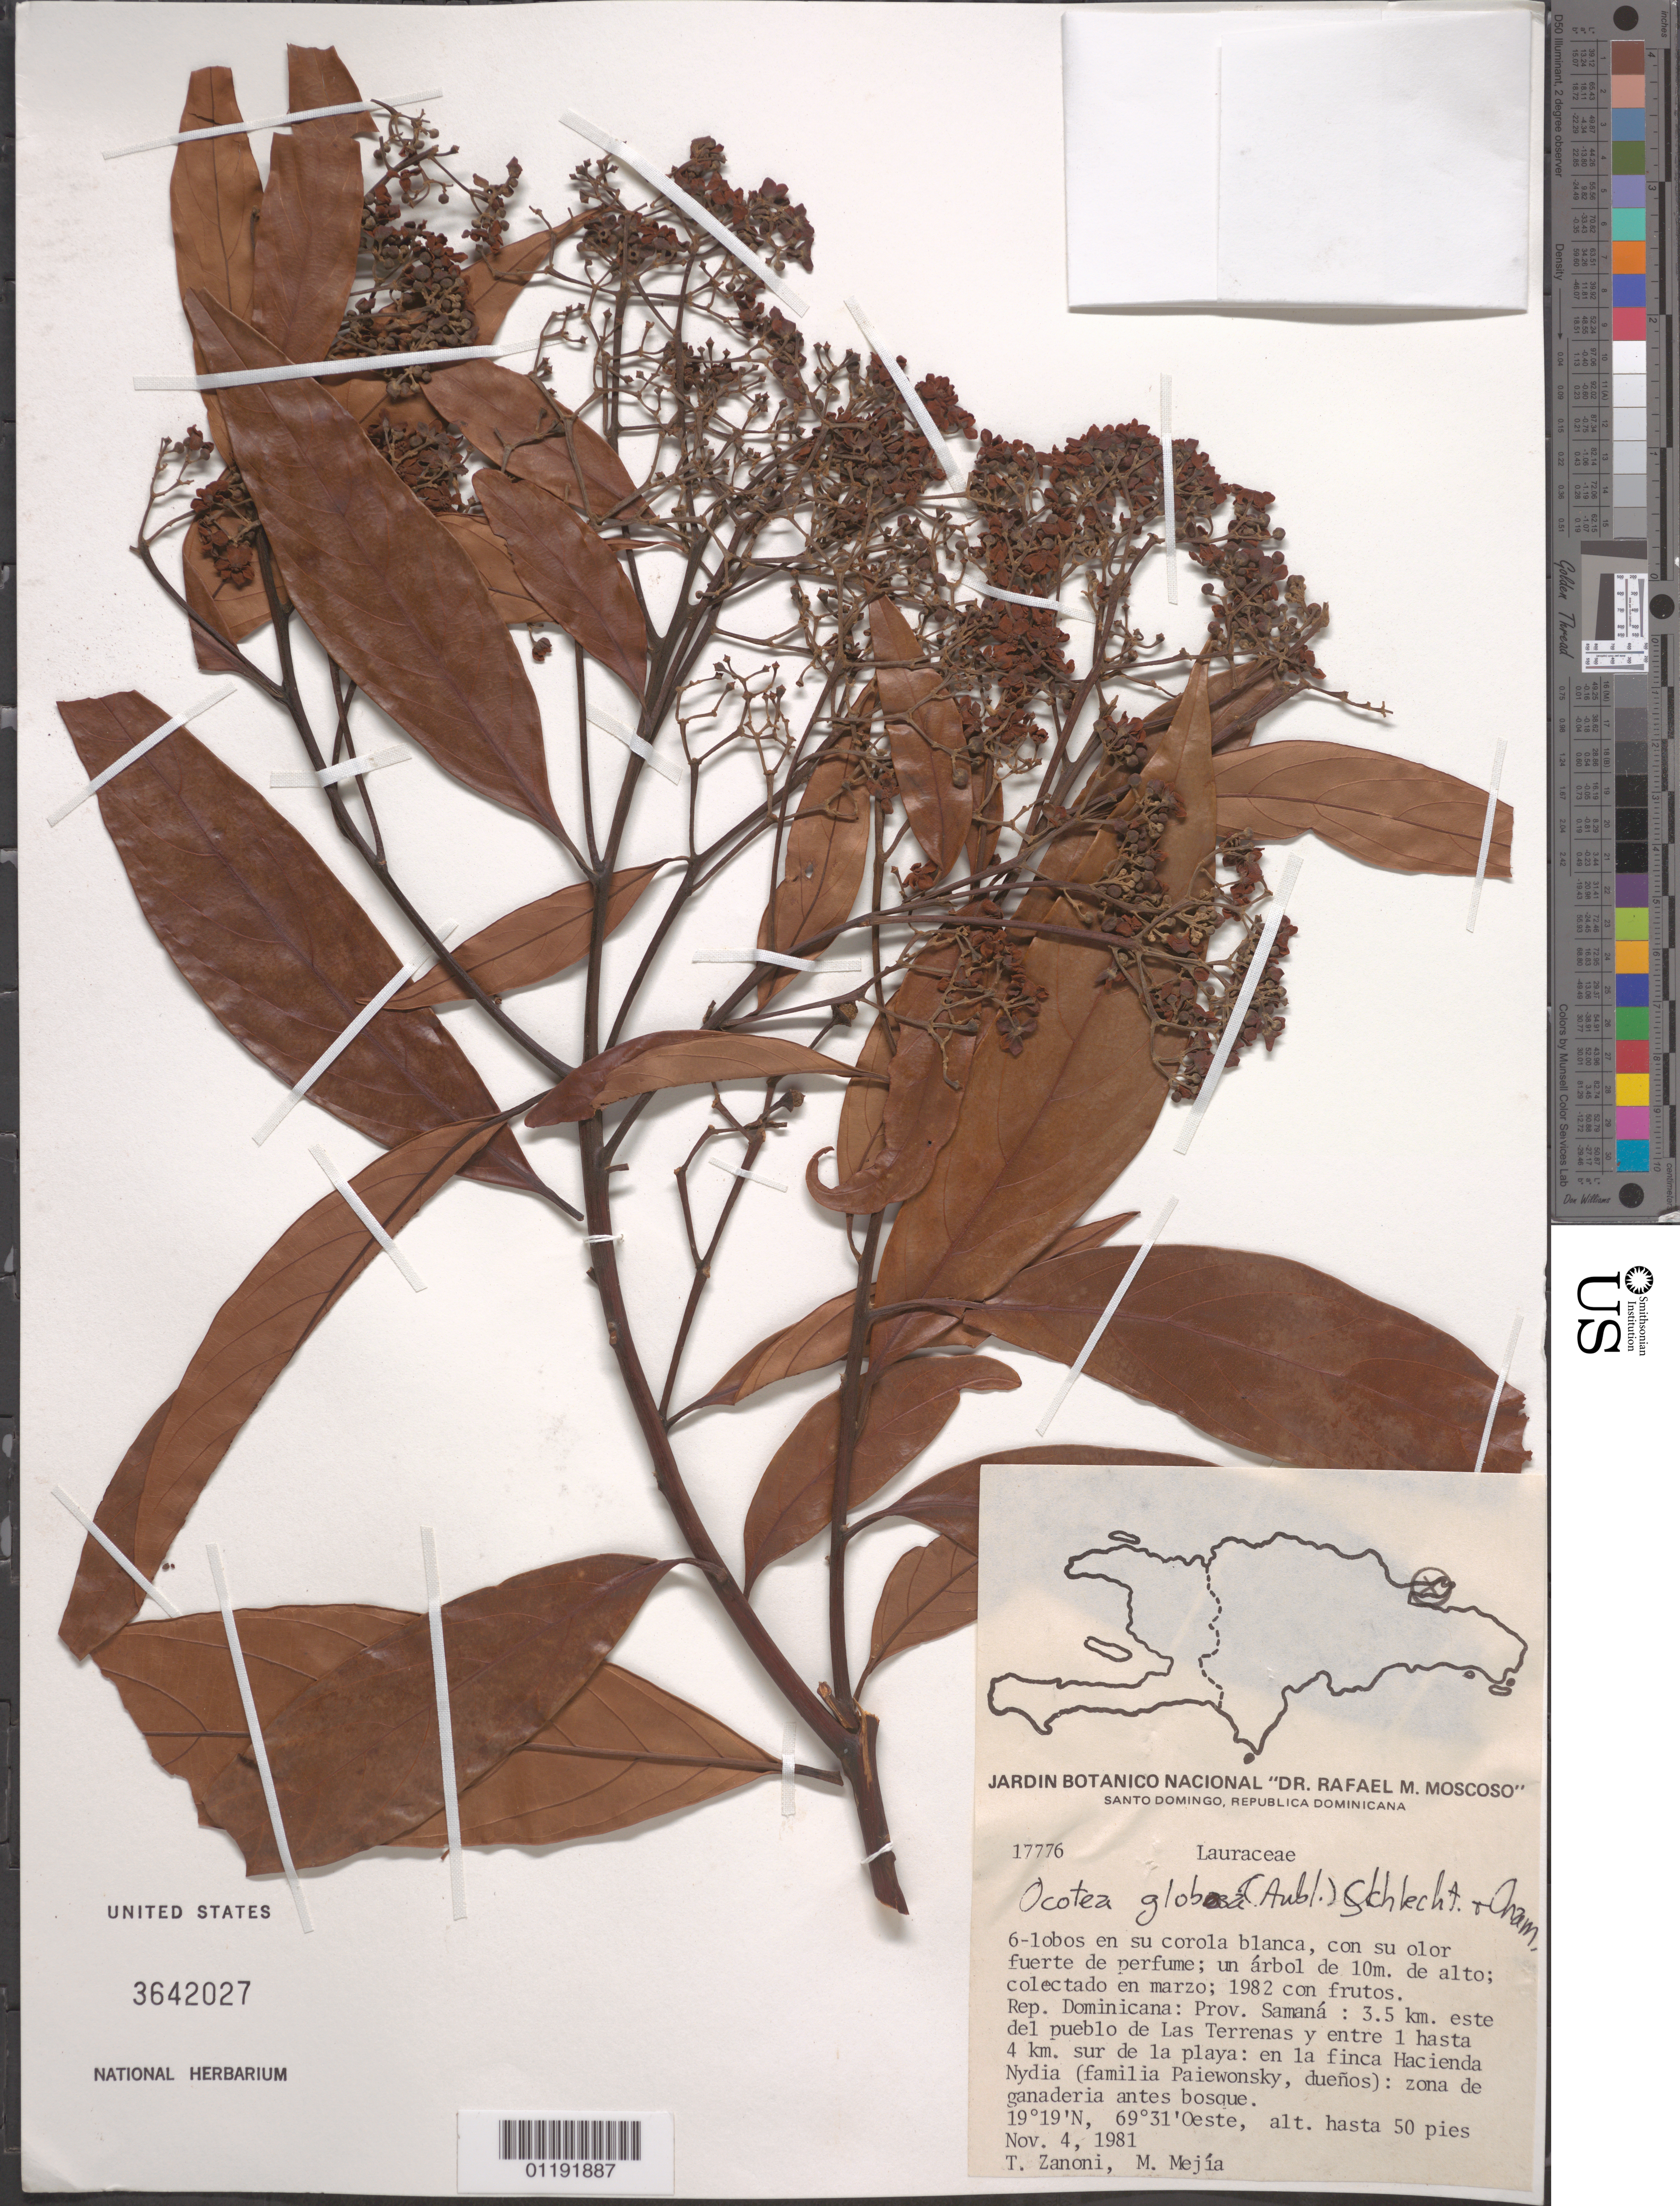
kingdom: Plantae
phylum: Tracheophyta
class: Magnoliopsida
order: Laurales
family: Lauraceae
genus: Ocotea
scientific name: Ocotea globosa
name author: (Aubl.) Cham. & Schltdl.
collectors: T. A. Zanoni & M. Mejia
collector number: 17776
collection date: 1981-11-04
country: Dominican Republic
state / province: Samaná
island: Hispaniola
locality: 3.5 km E of Las Terrenas village, Hacienda Nydia estate, 1 to 4 km S of the beach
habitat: Livestock area, was forest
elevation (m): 15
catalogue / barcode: US 3642027